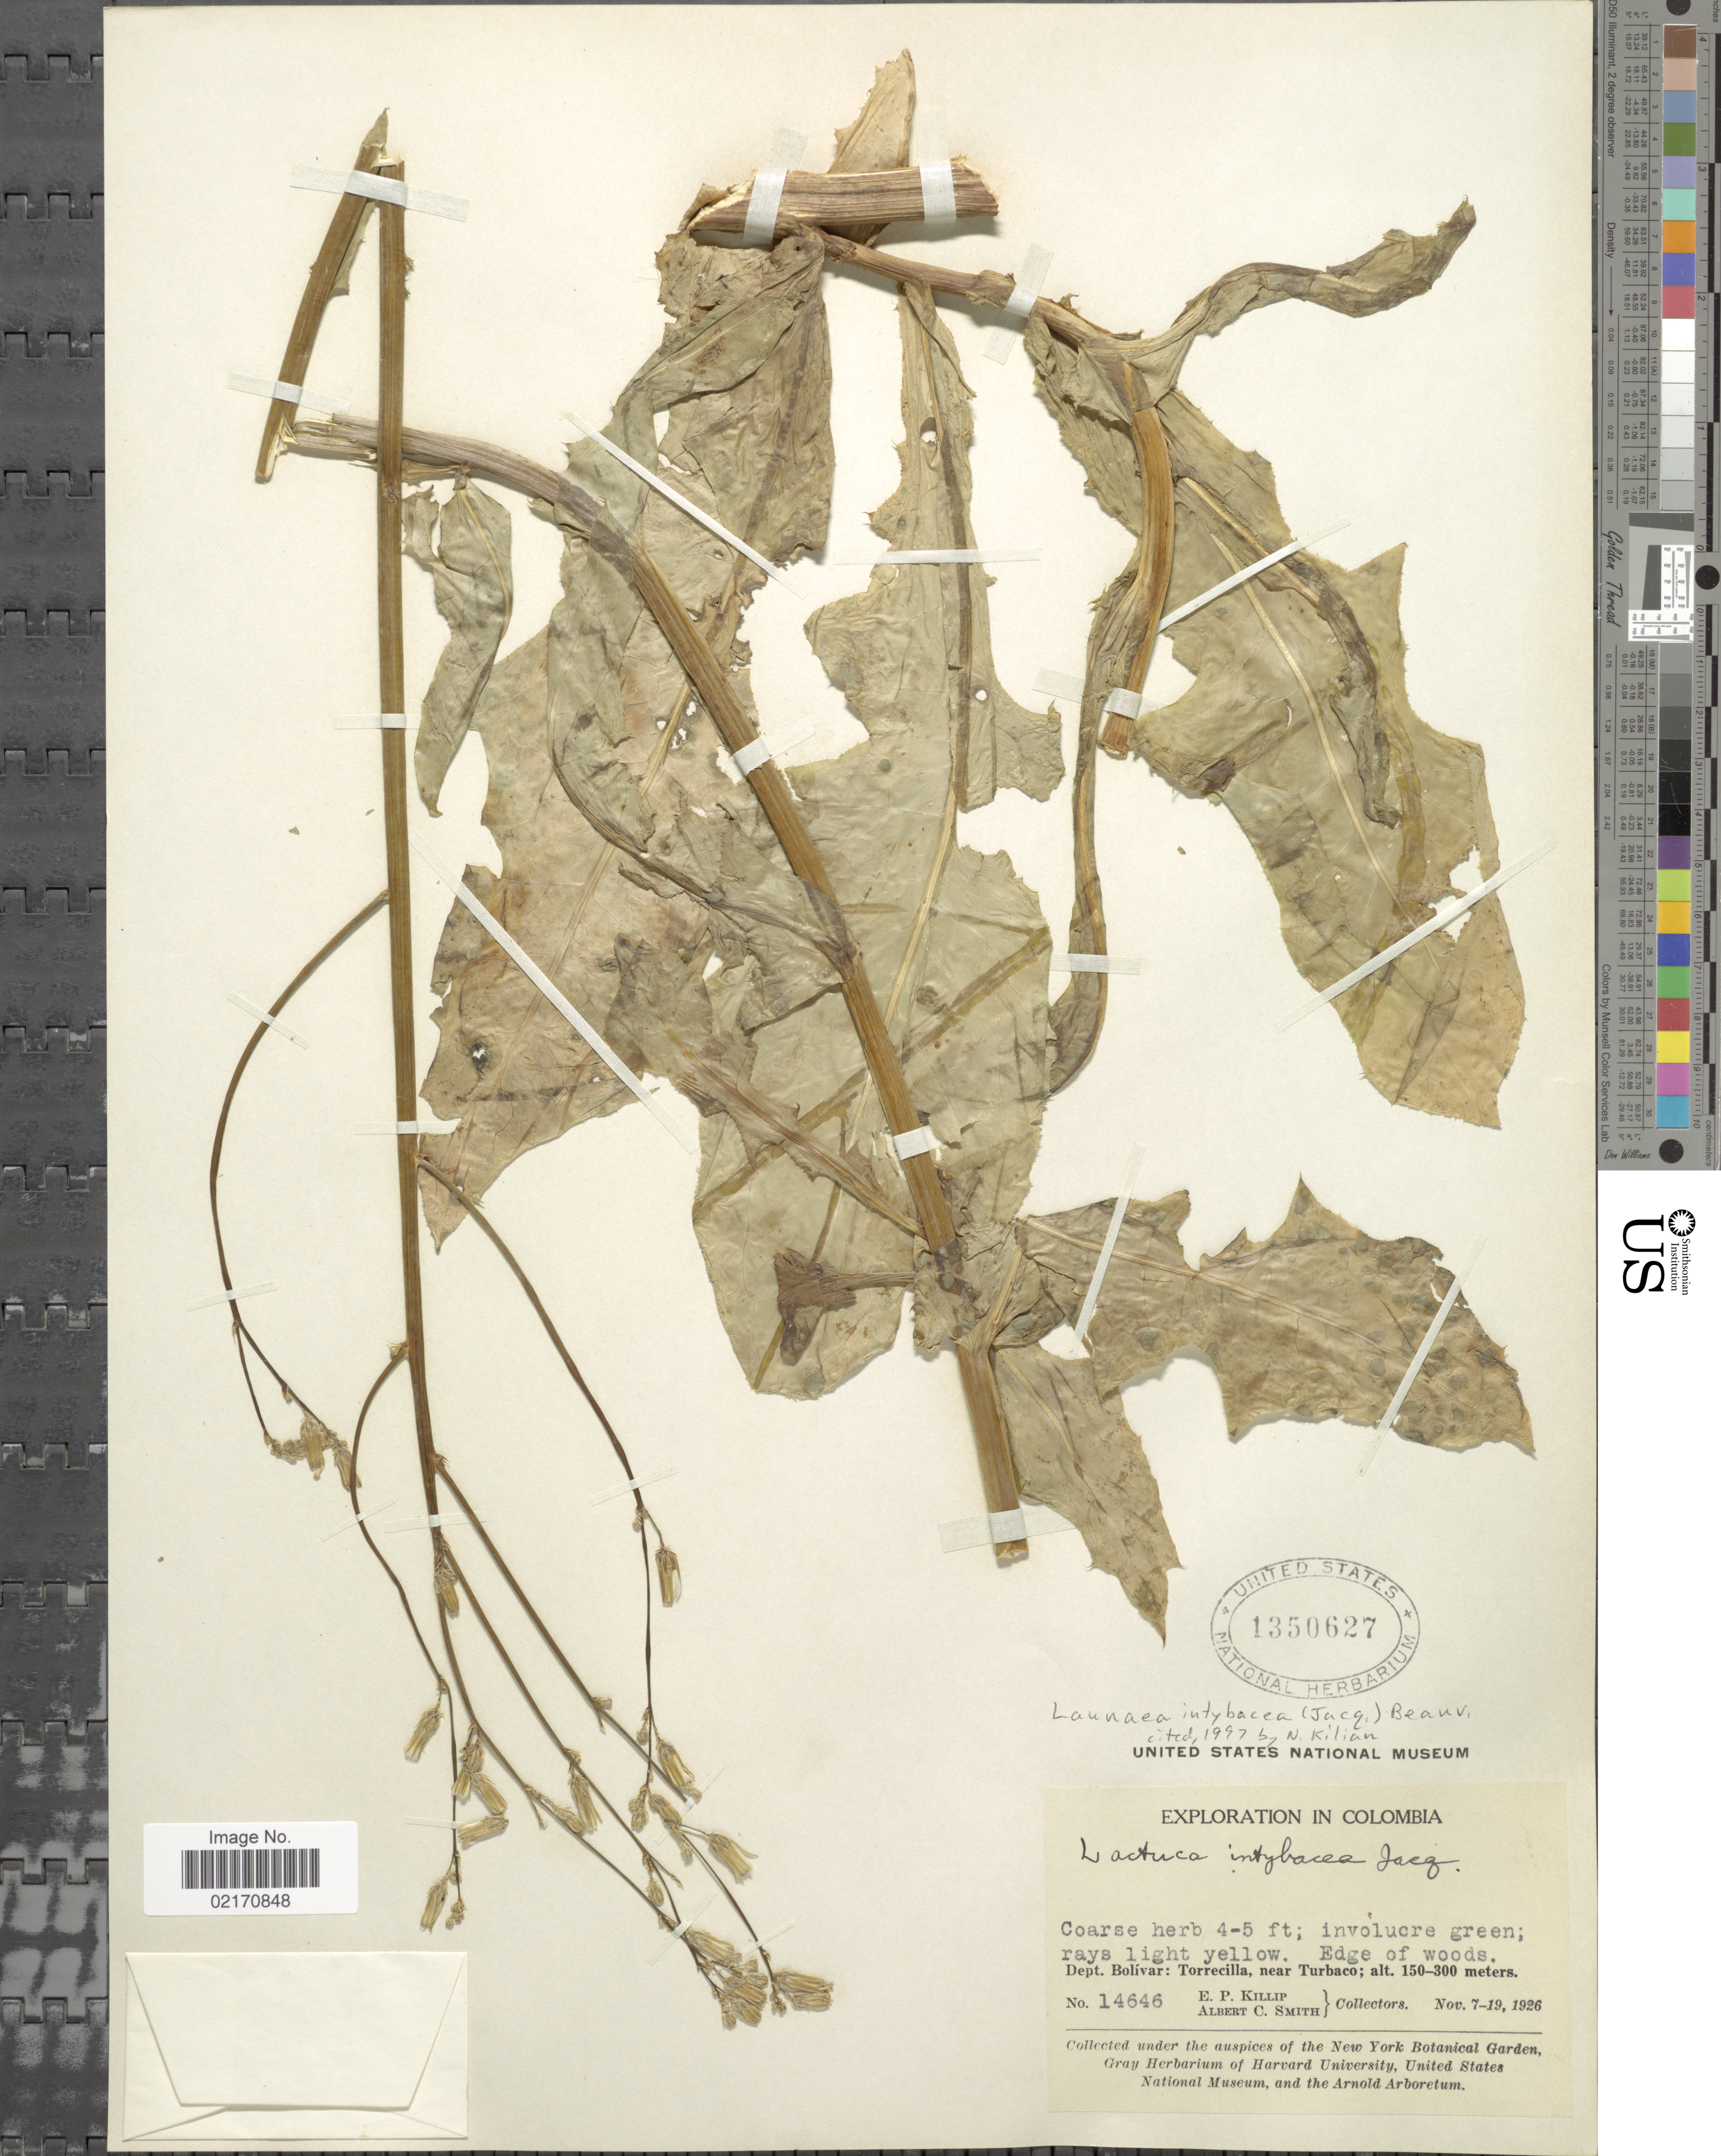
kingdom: Plantae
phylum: Tracheophyta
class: Magnoliopsida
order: Asterales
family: Asteraceae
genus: Launaea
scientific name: Launaea intybacea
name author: (Jacq.) Beauverd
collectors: E. P. Killip & A. C. Smith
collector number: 14646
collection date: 1926-11-07/1926-11-19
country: Colombia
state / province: Bolívar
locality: Torrecilla, near Turbaco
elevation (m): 150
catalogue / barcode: US 1350627